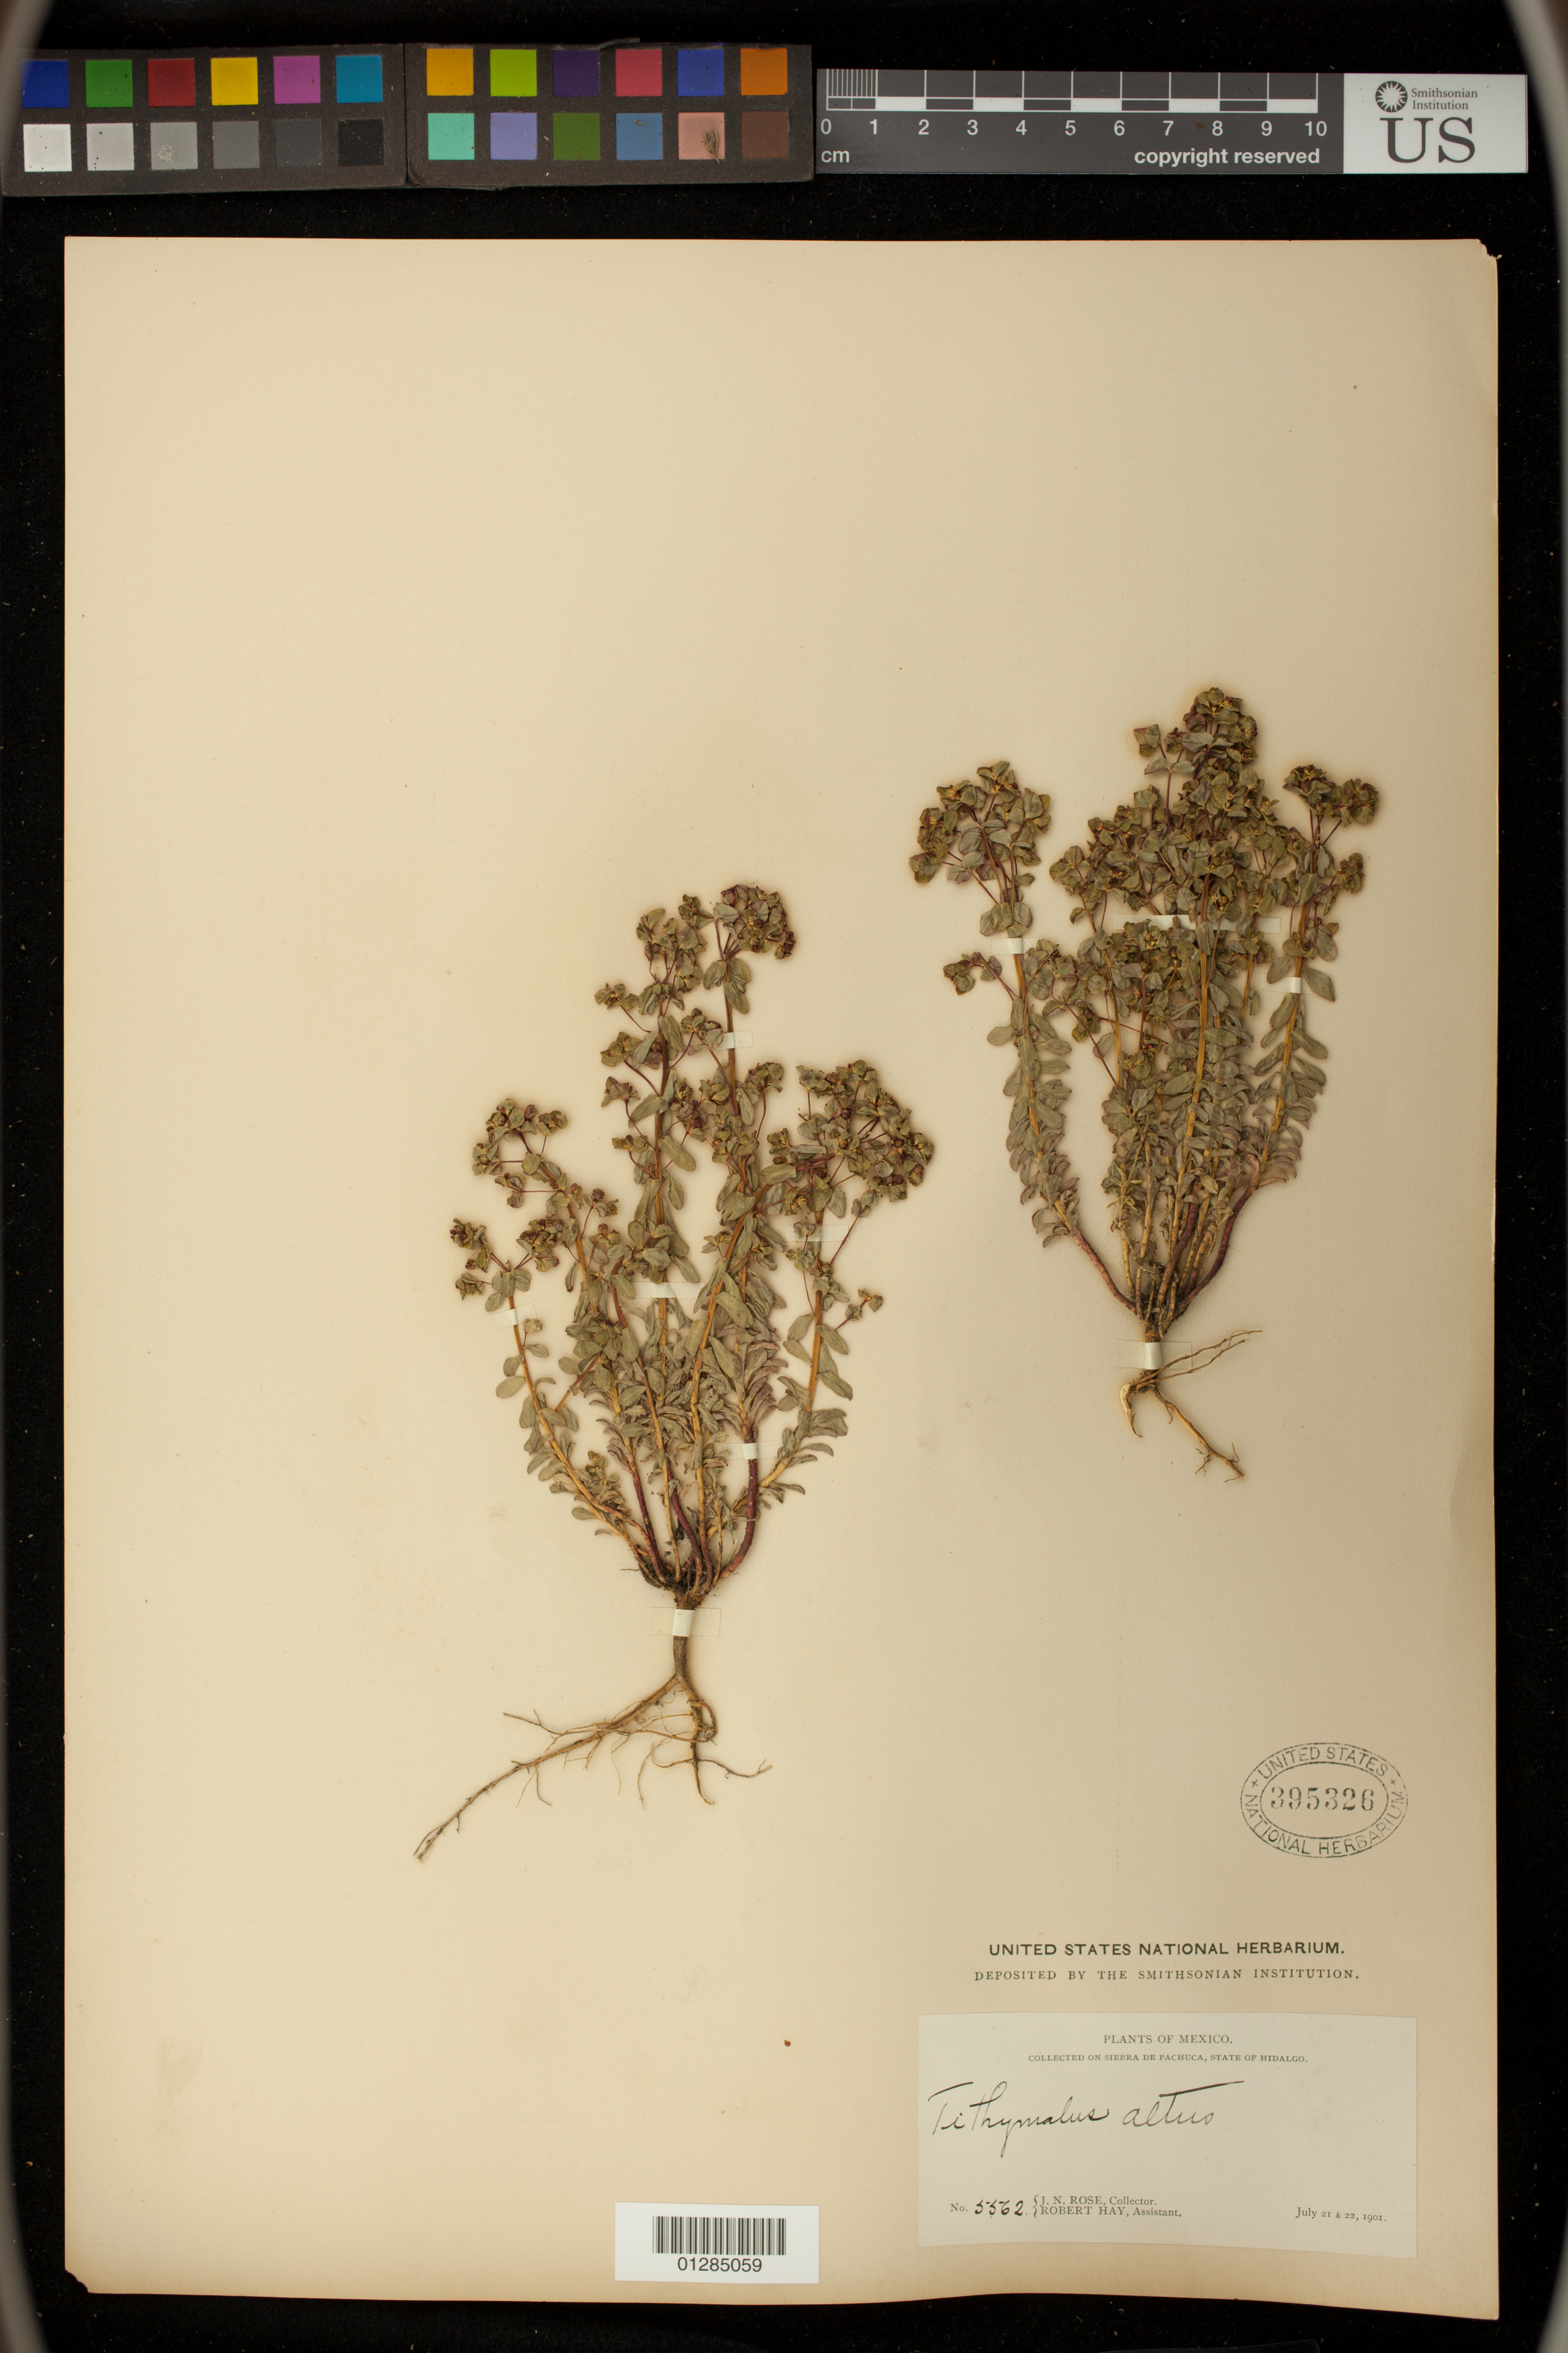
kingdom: Plantae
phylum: Tracheophyta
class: Magnoliopsida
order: Malpighiales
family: Euphorbiaceae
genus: Euphorbia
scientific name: Euphorbia alta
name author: Norton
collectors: J. N. Rose & R. Hay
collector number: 5562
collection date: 1901-07-21/1901-07-22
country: Mexico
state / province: Hidalgo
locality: Sierra de Pachuca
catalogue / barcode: US 395326